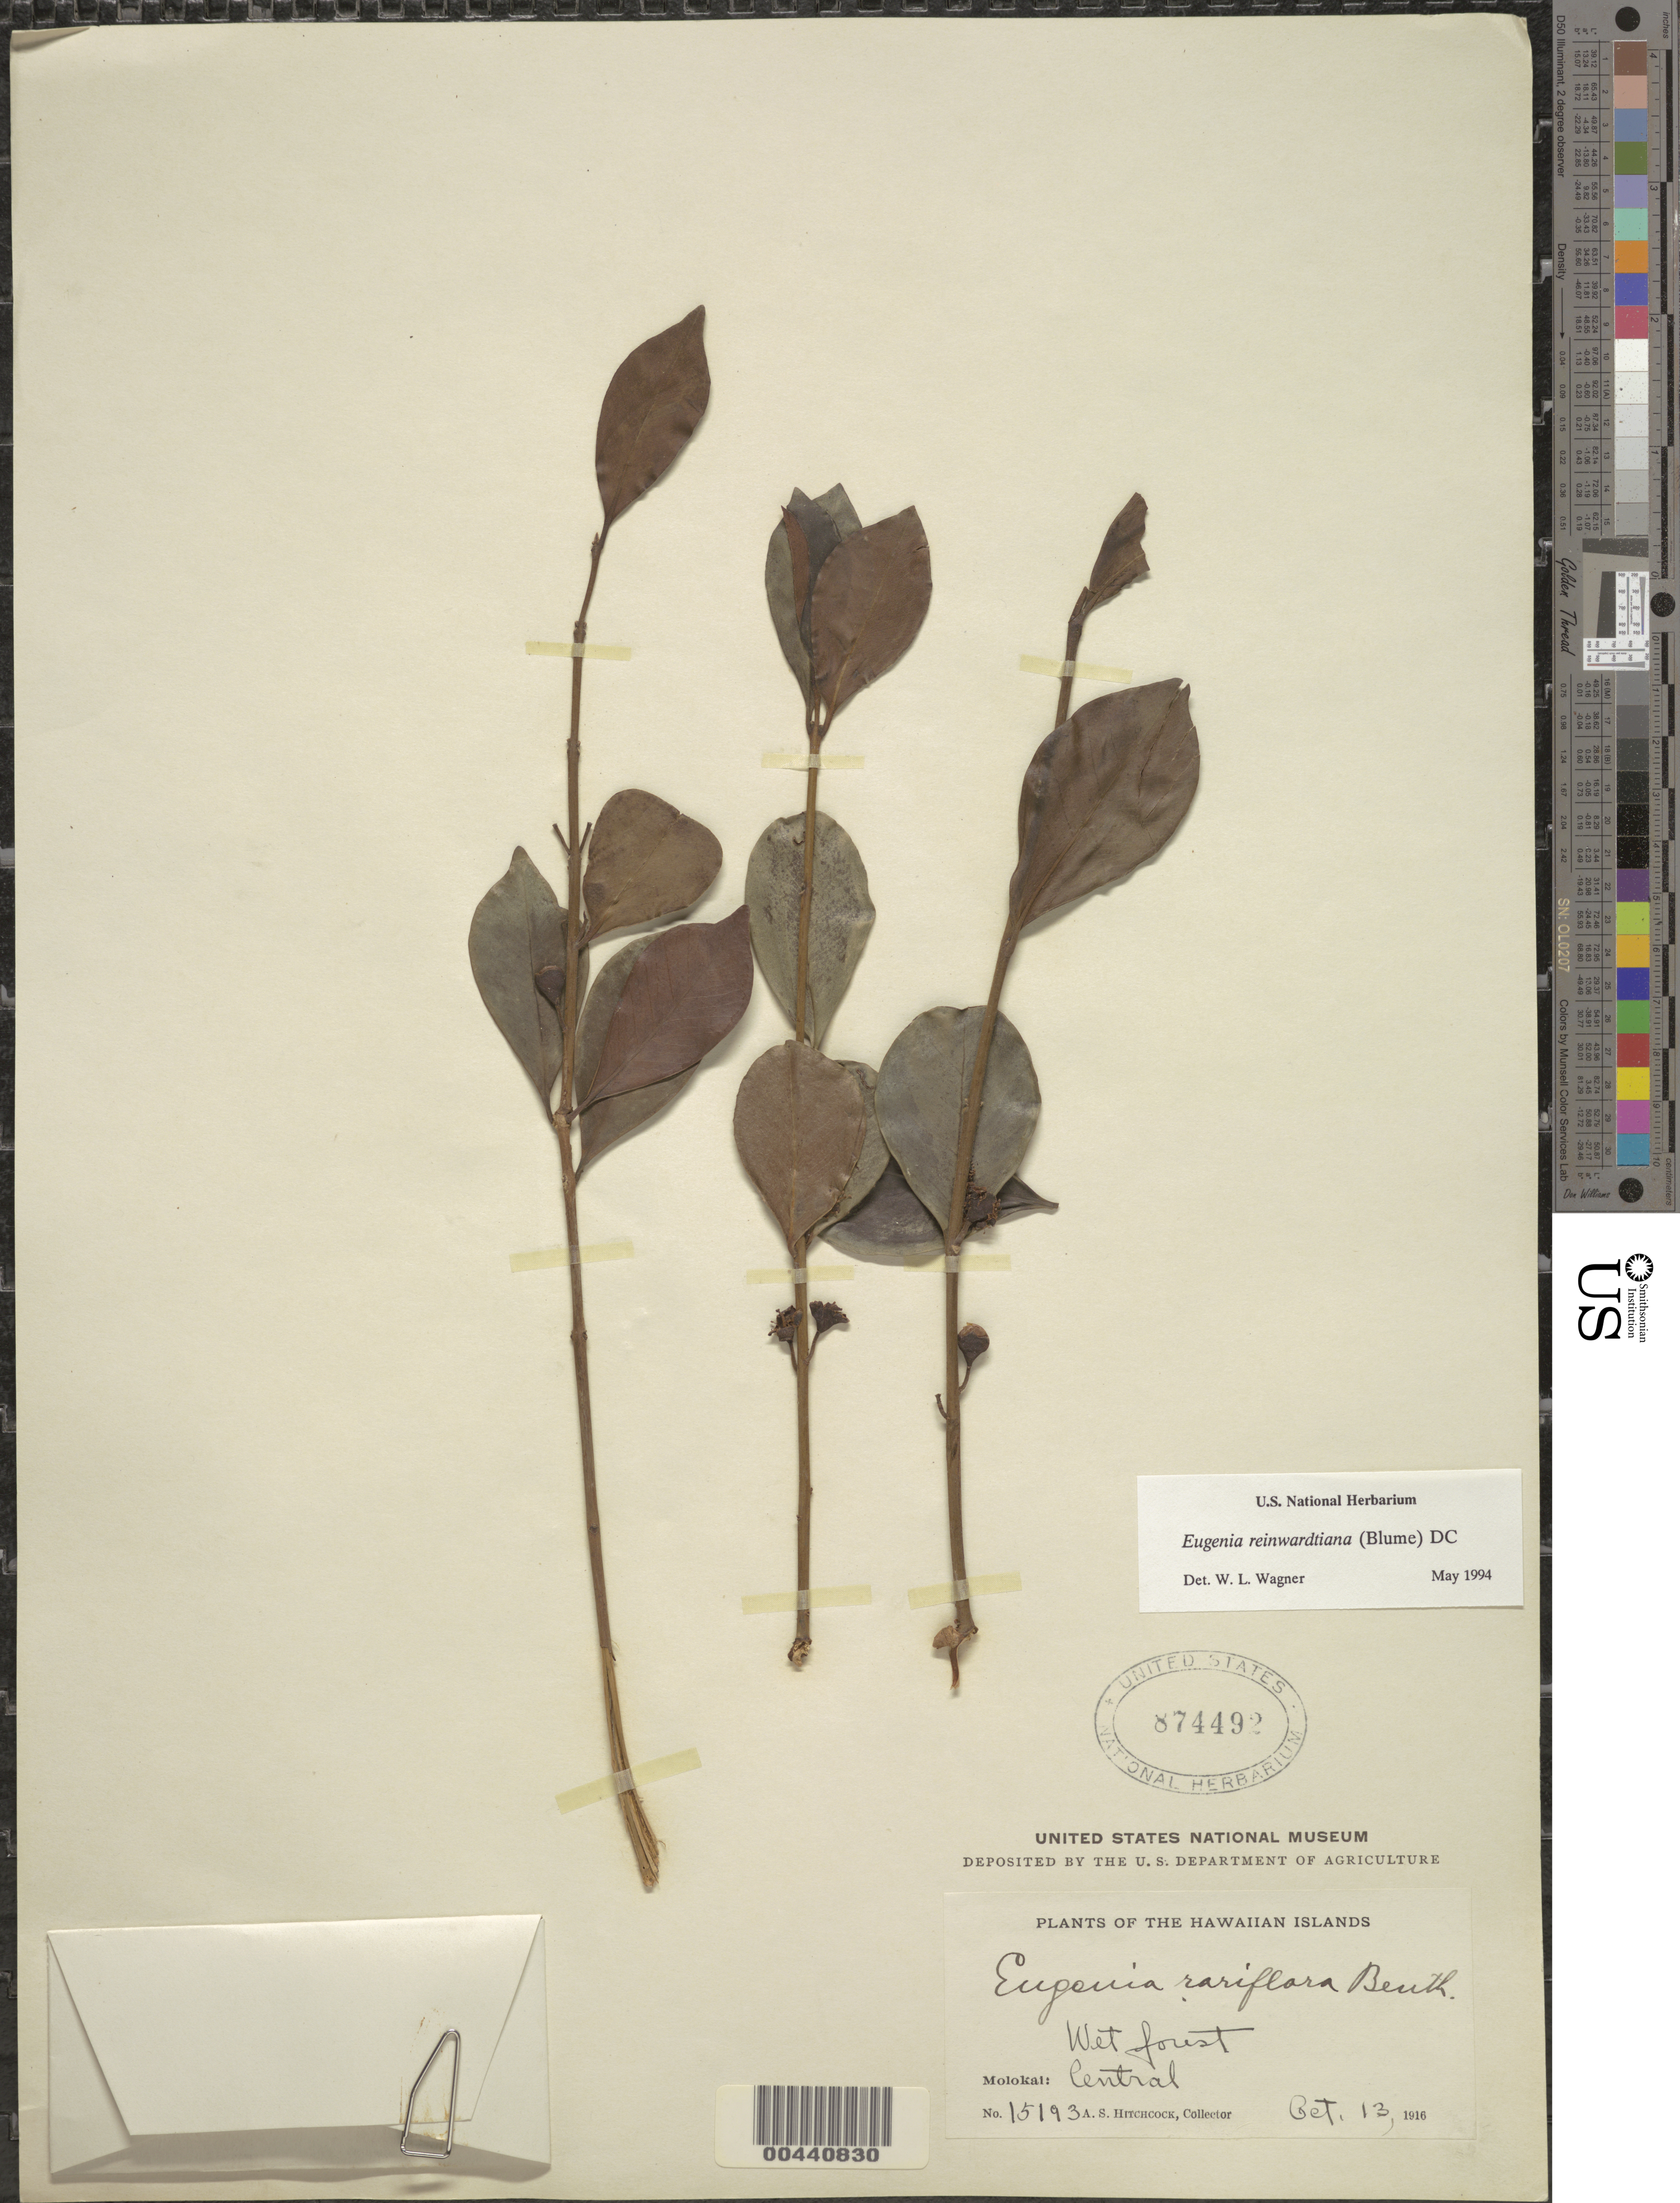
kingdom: Plantae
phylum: Tracheophyta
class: Magnoliopsida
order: Myrtales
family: Myrtaceae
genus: Eugenia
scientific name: Eugenia reinwardtiana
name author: (Blume) DC.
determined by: Wagner, W. L., (BOT), Smithsonian Institution - National Museum of Natural History (UNITED STATES)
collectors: A. S. Hitchcock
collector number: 15193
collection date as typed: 13 Oct 1916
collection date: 1916-10-13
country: United States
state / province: Hawaii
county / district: Maui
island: Moloka'i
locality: Central Molokai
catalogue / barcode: US 874492